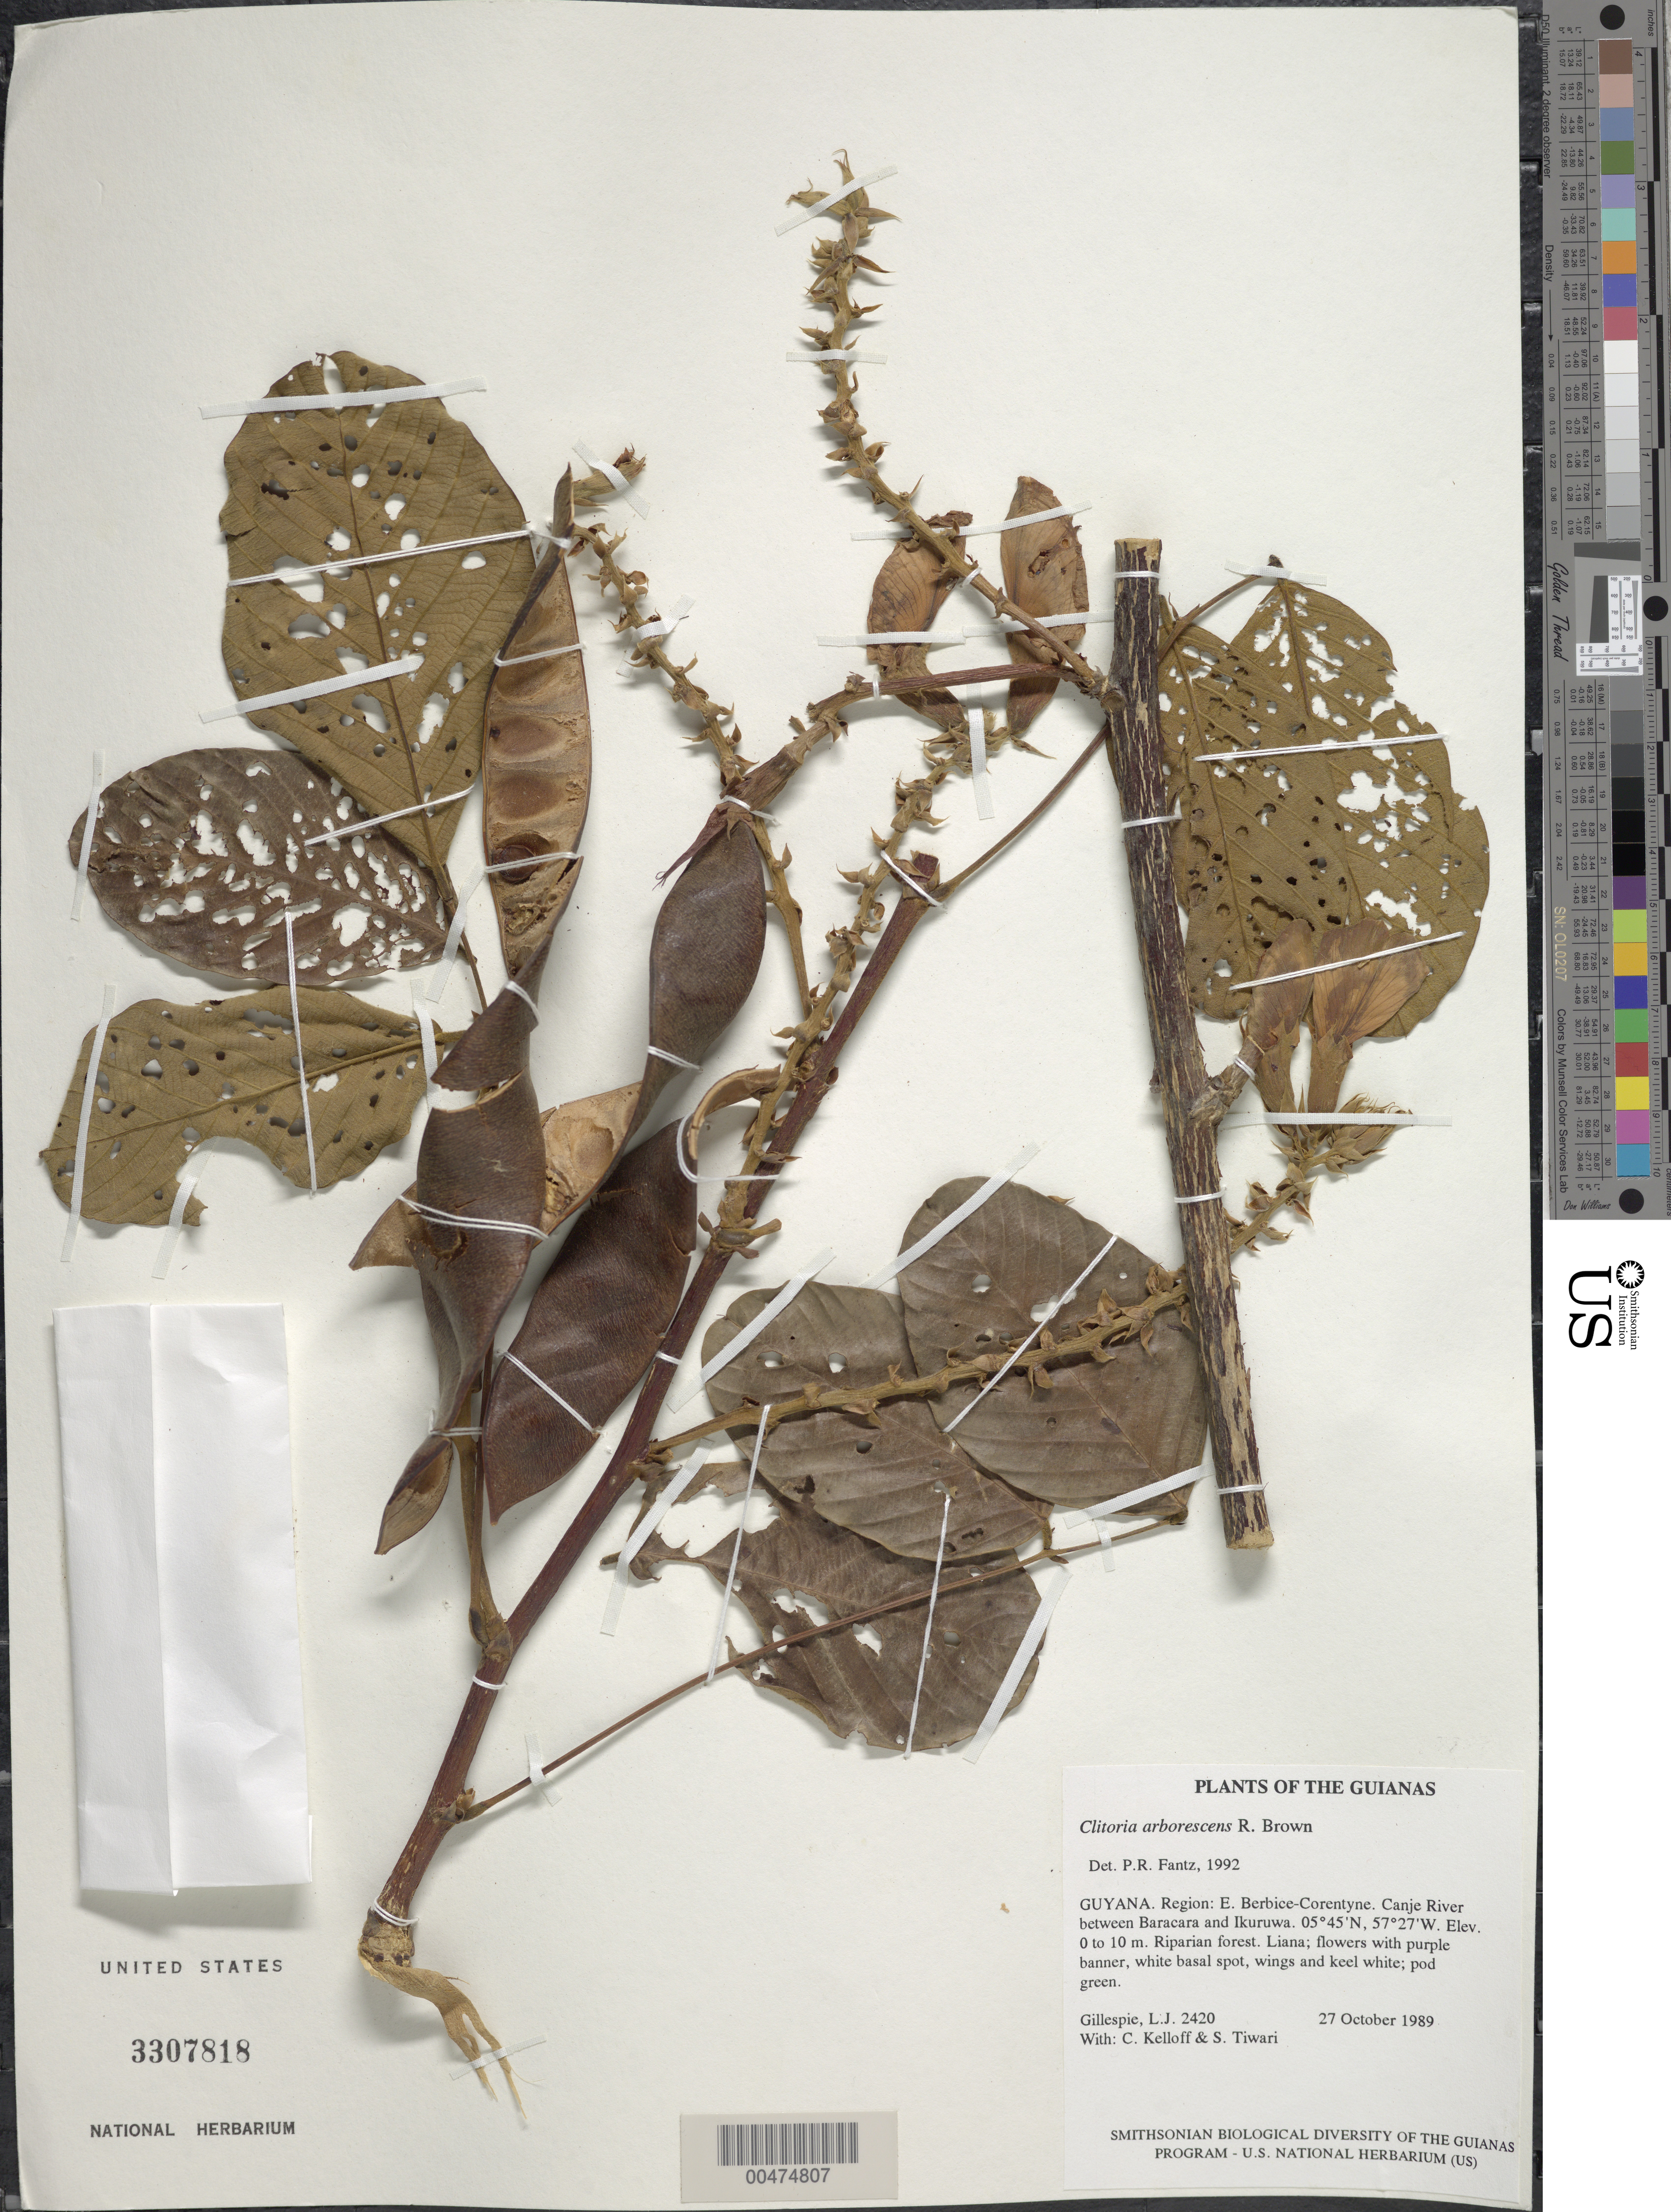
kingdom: Plantae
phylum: Tracheophyta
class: Magnoliopsida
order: Fabales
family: Fabaceae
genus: Clitoria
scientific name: Clitoria arborescens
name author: R. Br.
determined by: Fantz, P. R., (FLAS), University of Florida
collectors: L. J. Gillespie, C. L. Kelloff & S. Tiwari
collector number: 2420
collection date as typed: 27 October 1989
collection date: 1989-10-27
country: Guyana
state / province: E. Berbice-Corentyne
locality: Canje River between Baracara and Ikuruwa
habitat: Riparian forest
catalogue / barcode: US 3307818